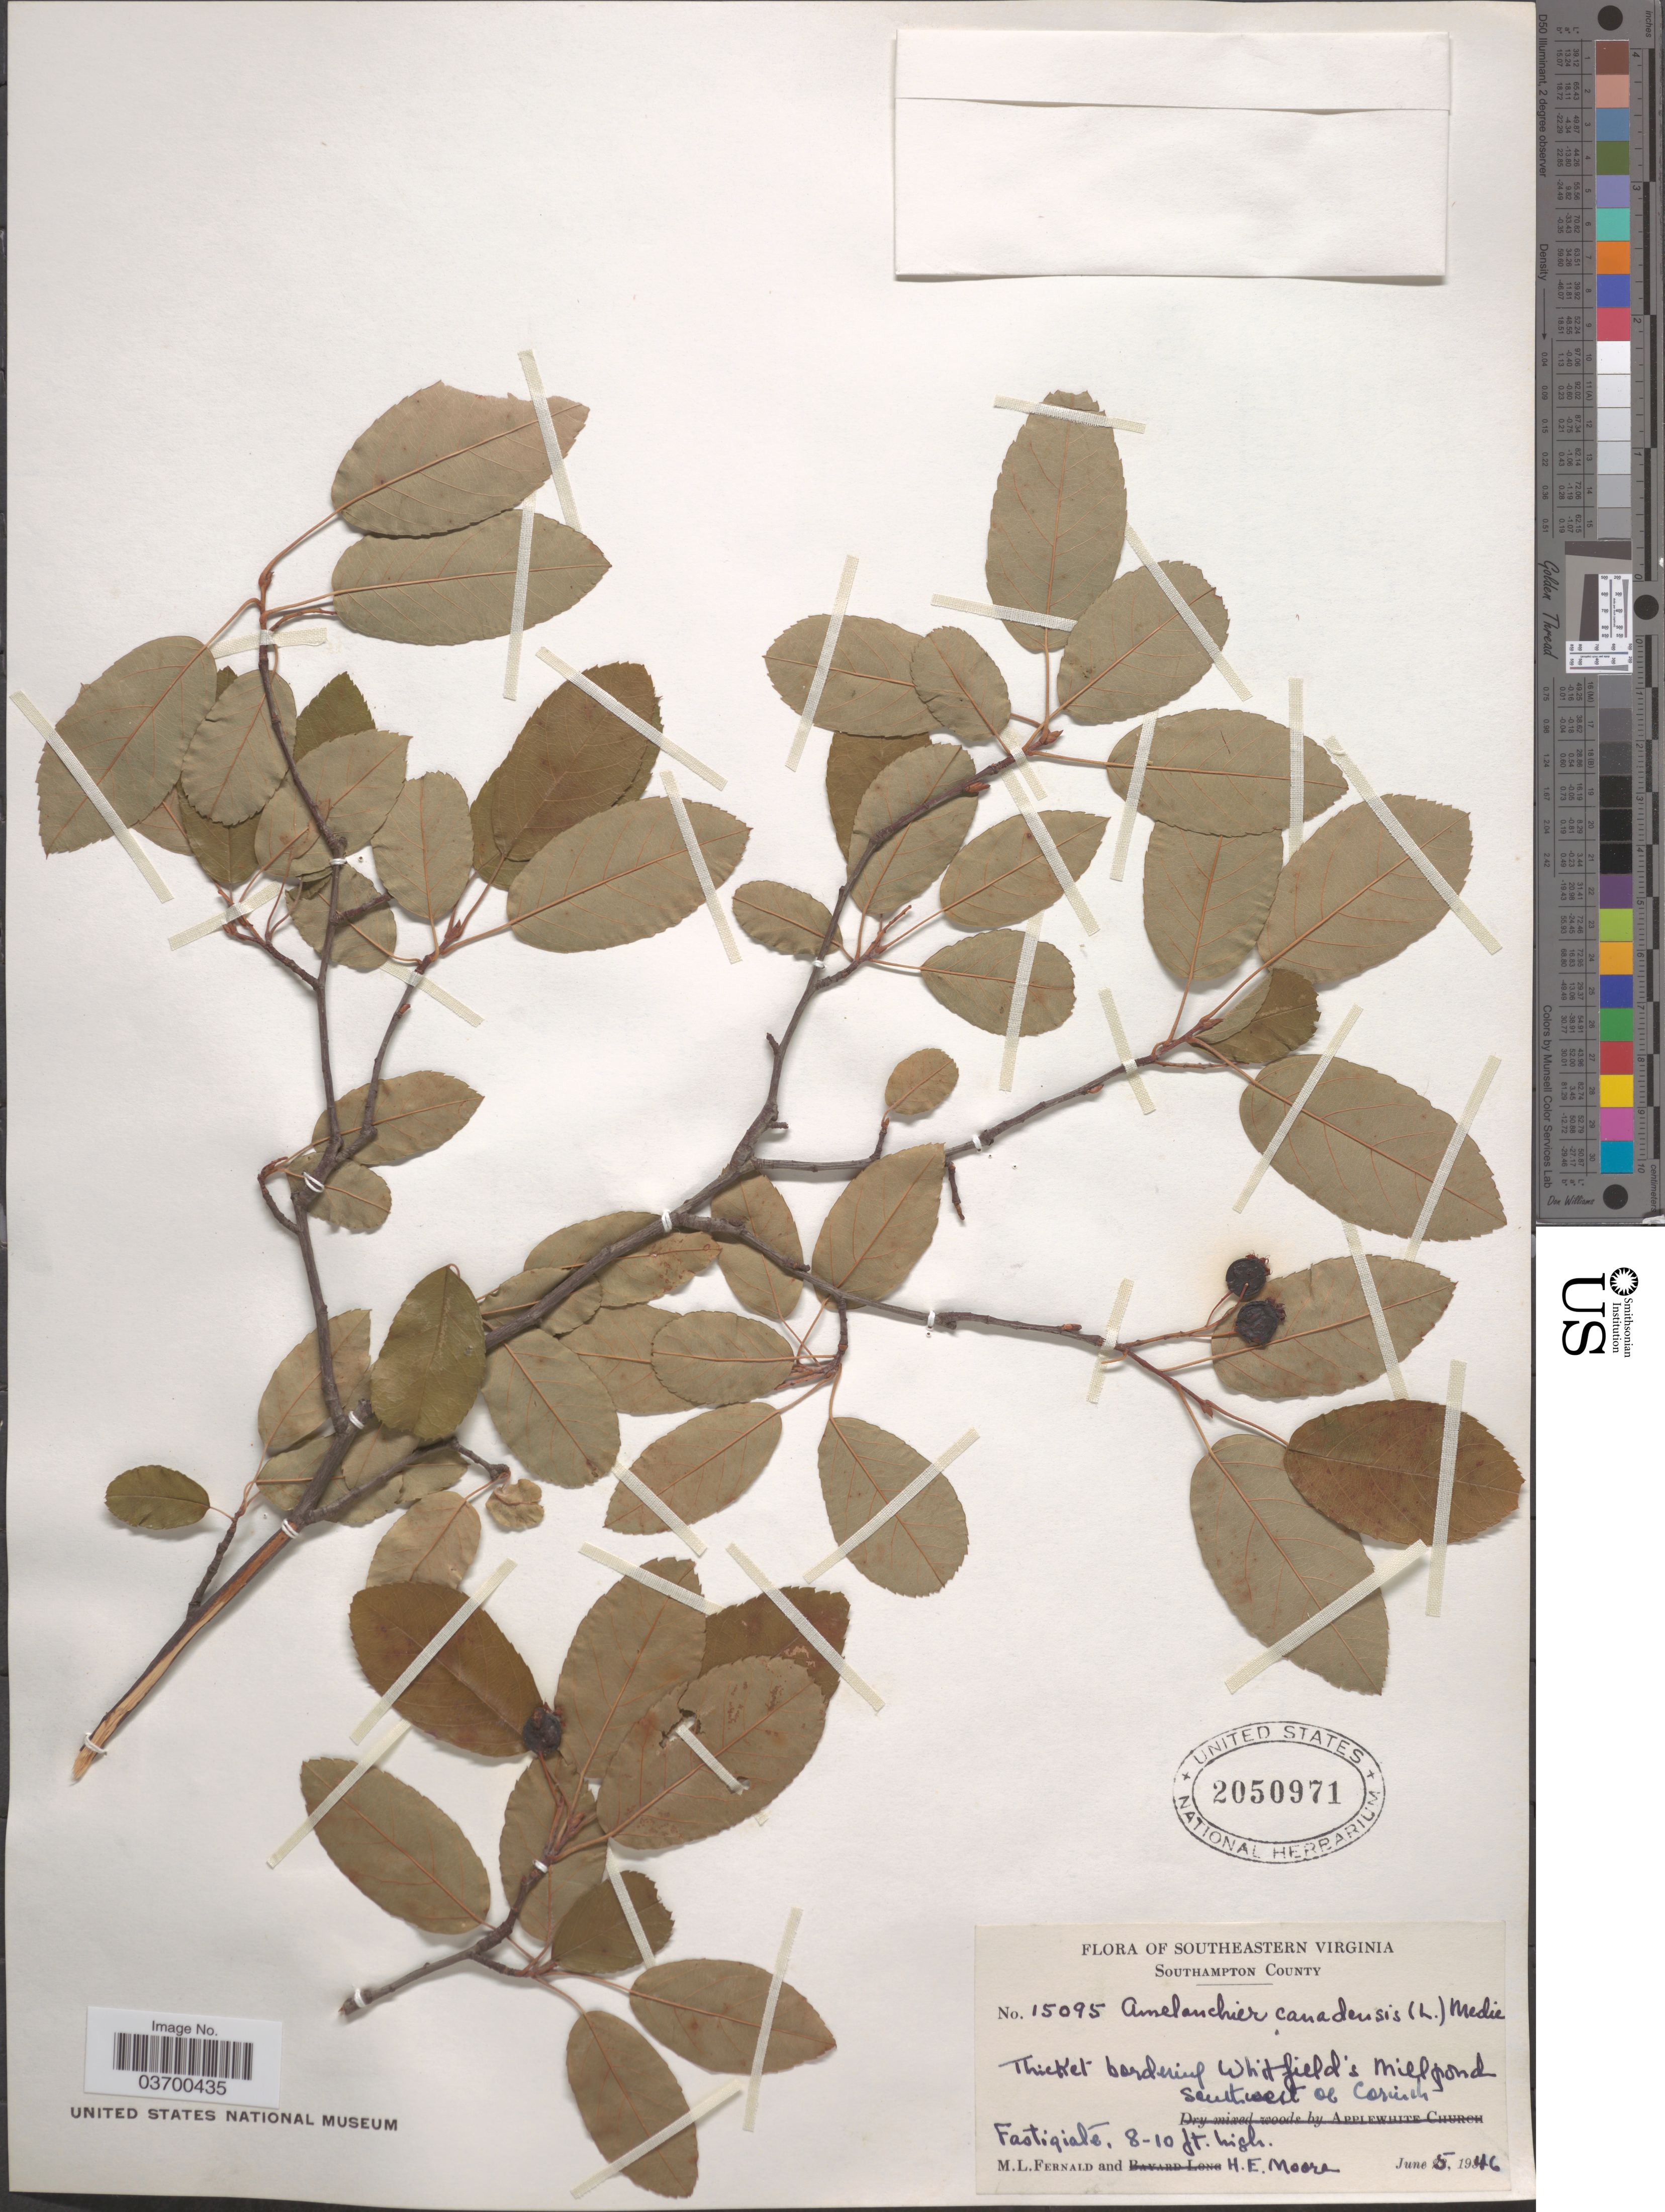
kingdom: Plantae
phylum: Tracheophyta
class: Magnoliopsida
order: Rosales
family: Rosaceae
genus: Amelanchier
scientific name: Amelanchier canadensis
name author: (L.) Medic.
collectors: M. L. Fernald & H. Moore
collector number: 15095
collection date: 1946-06-05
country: United States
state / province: Virginia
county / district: Southampton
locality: Southeastern Virginia. Southampton County. Thicket bordering Whitfield's Millpond. Southwest of Corinth.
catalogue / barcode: US 2050971